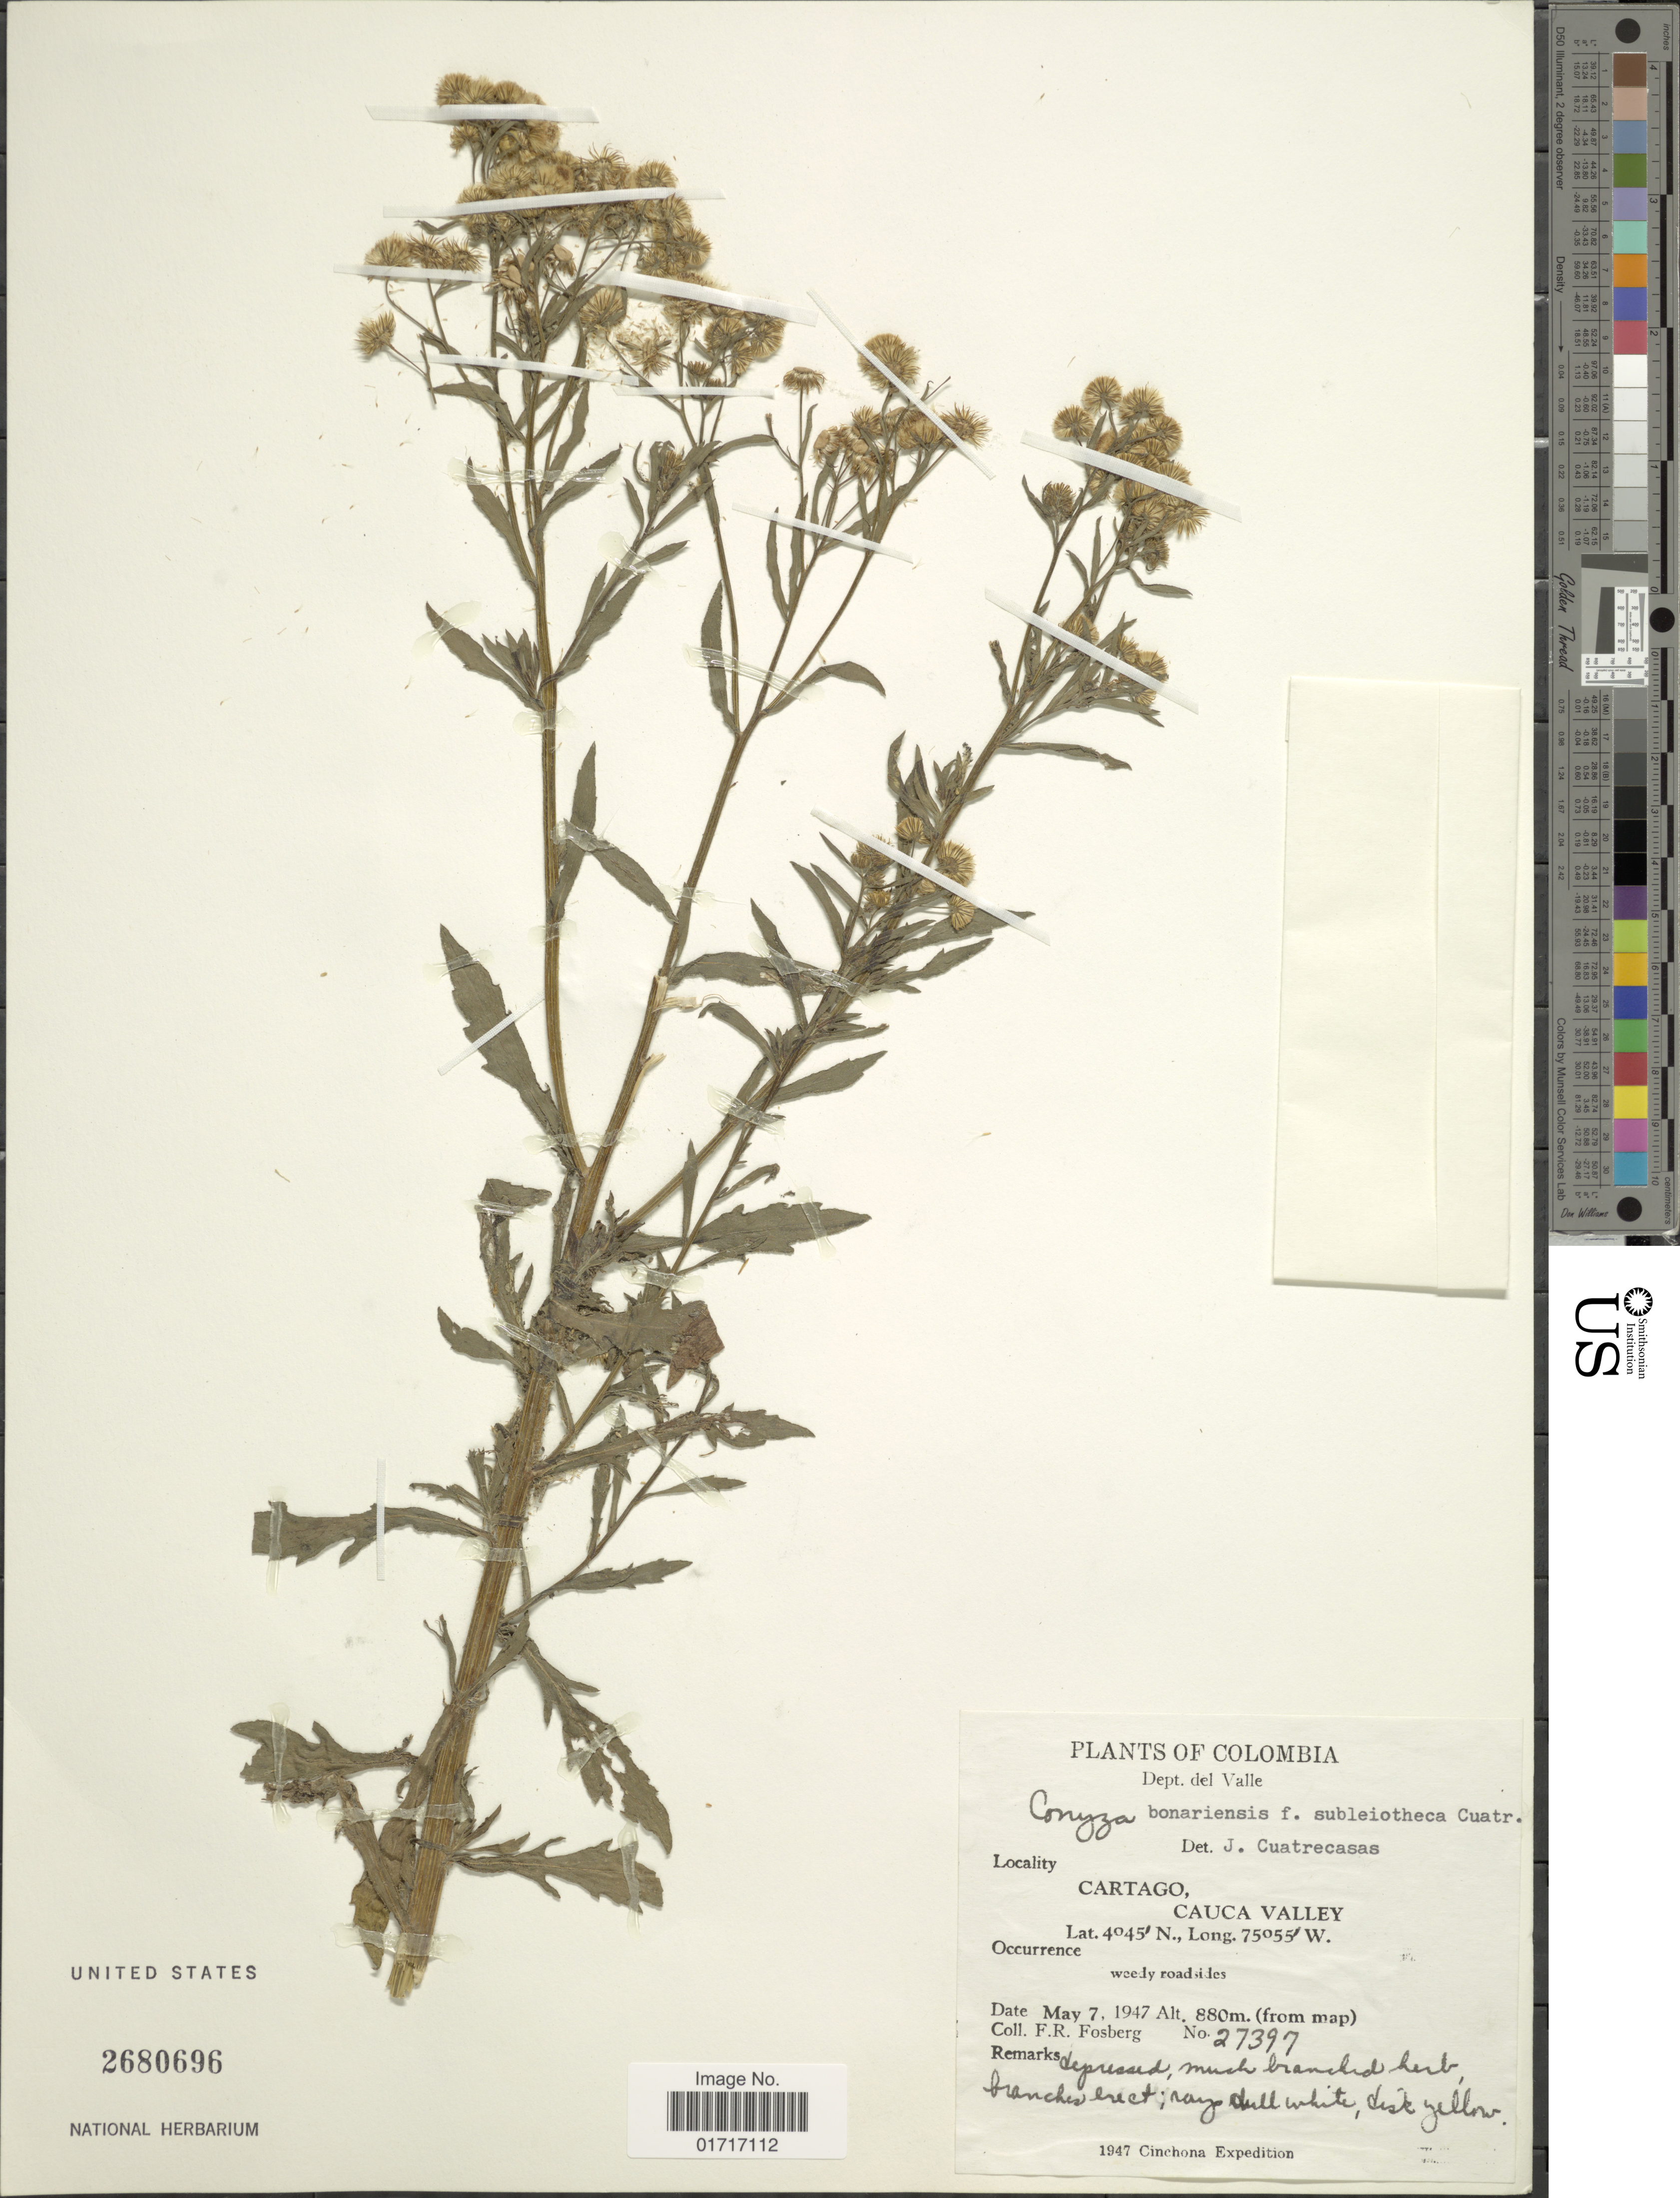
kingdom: Plantae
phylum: Tracheophyta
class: Magnoliopsida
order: Asterales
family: Asteraceae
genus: Conyza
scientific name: Conyza bonariensis f. subleiotheca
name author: Cuatrec.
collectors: F. R. Fosberg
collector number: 27397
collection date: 1947-05-07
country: Colombia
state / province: Valle del Cauca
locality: Cartago, Cauca Valley. Dept. del. Valle.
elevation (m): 880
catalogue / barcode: US 2680696